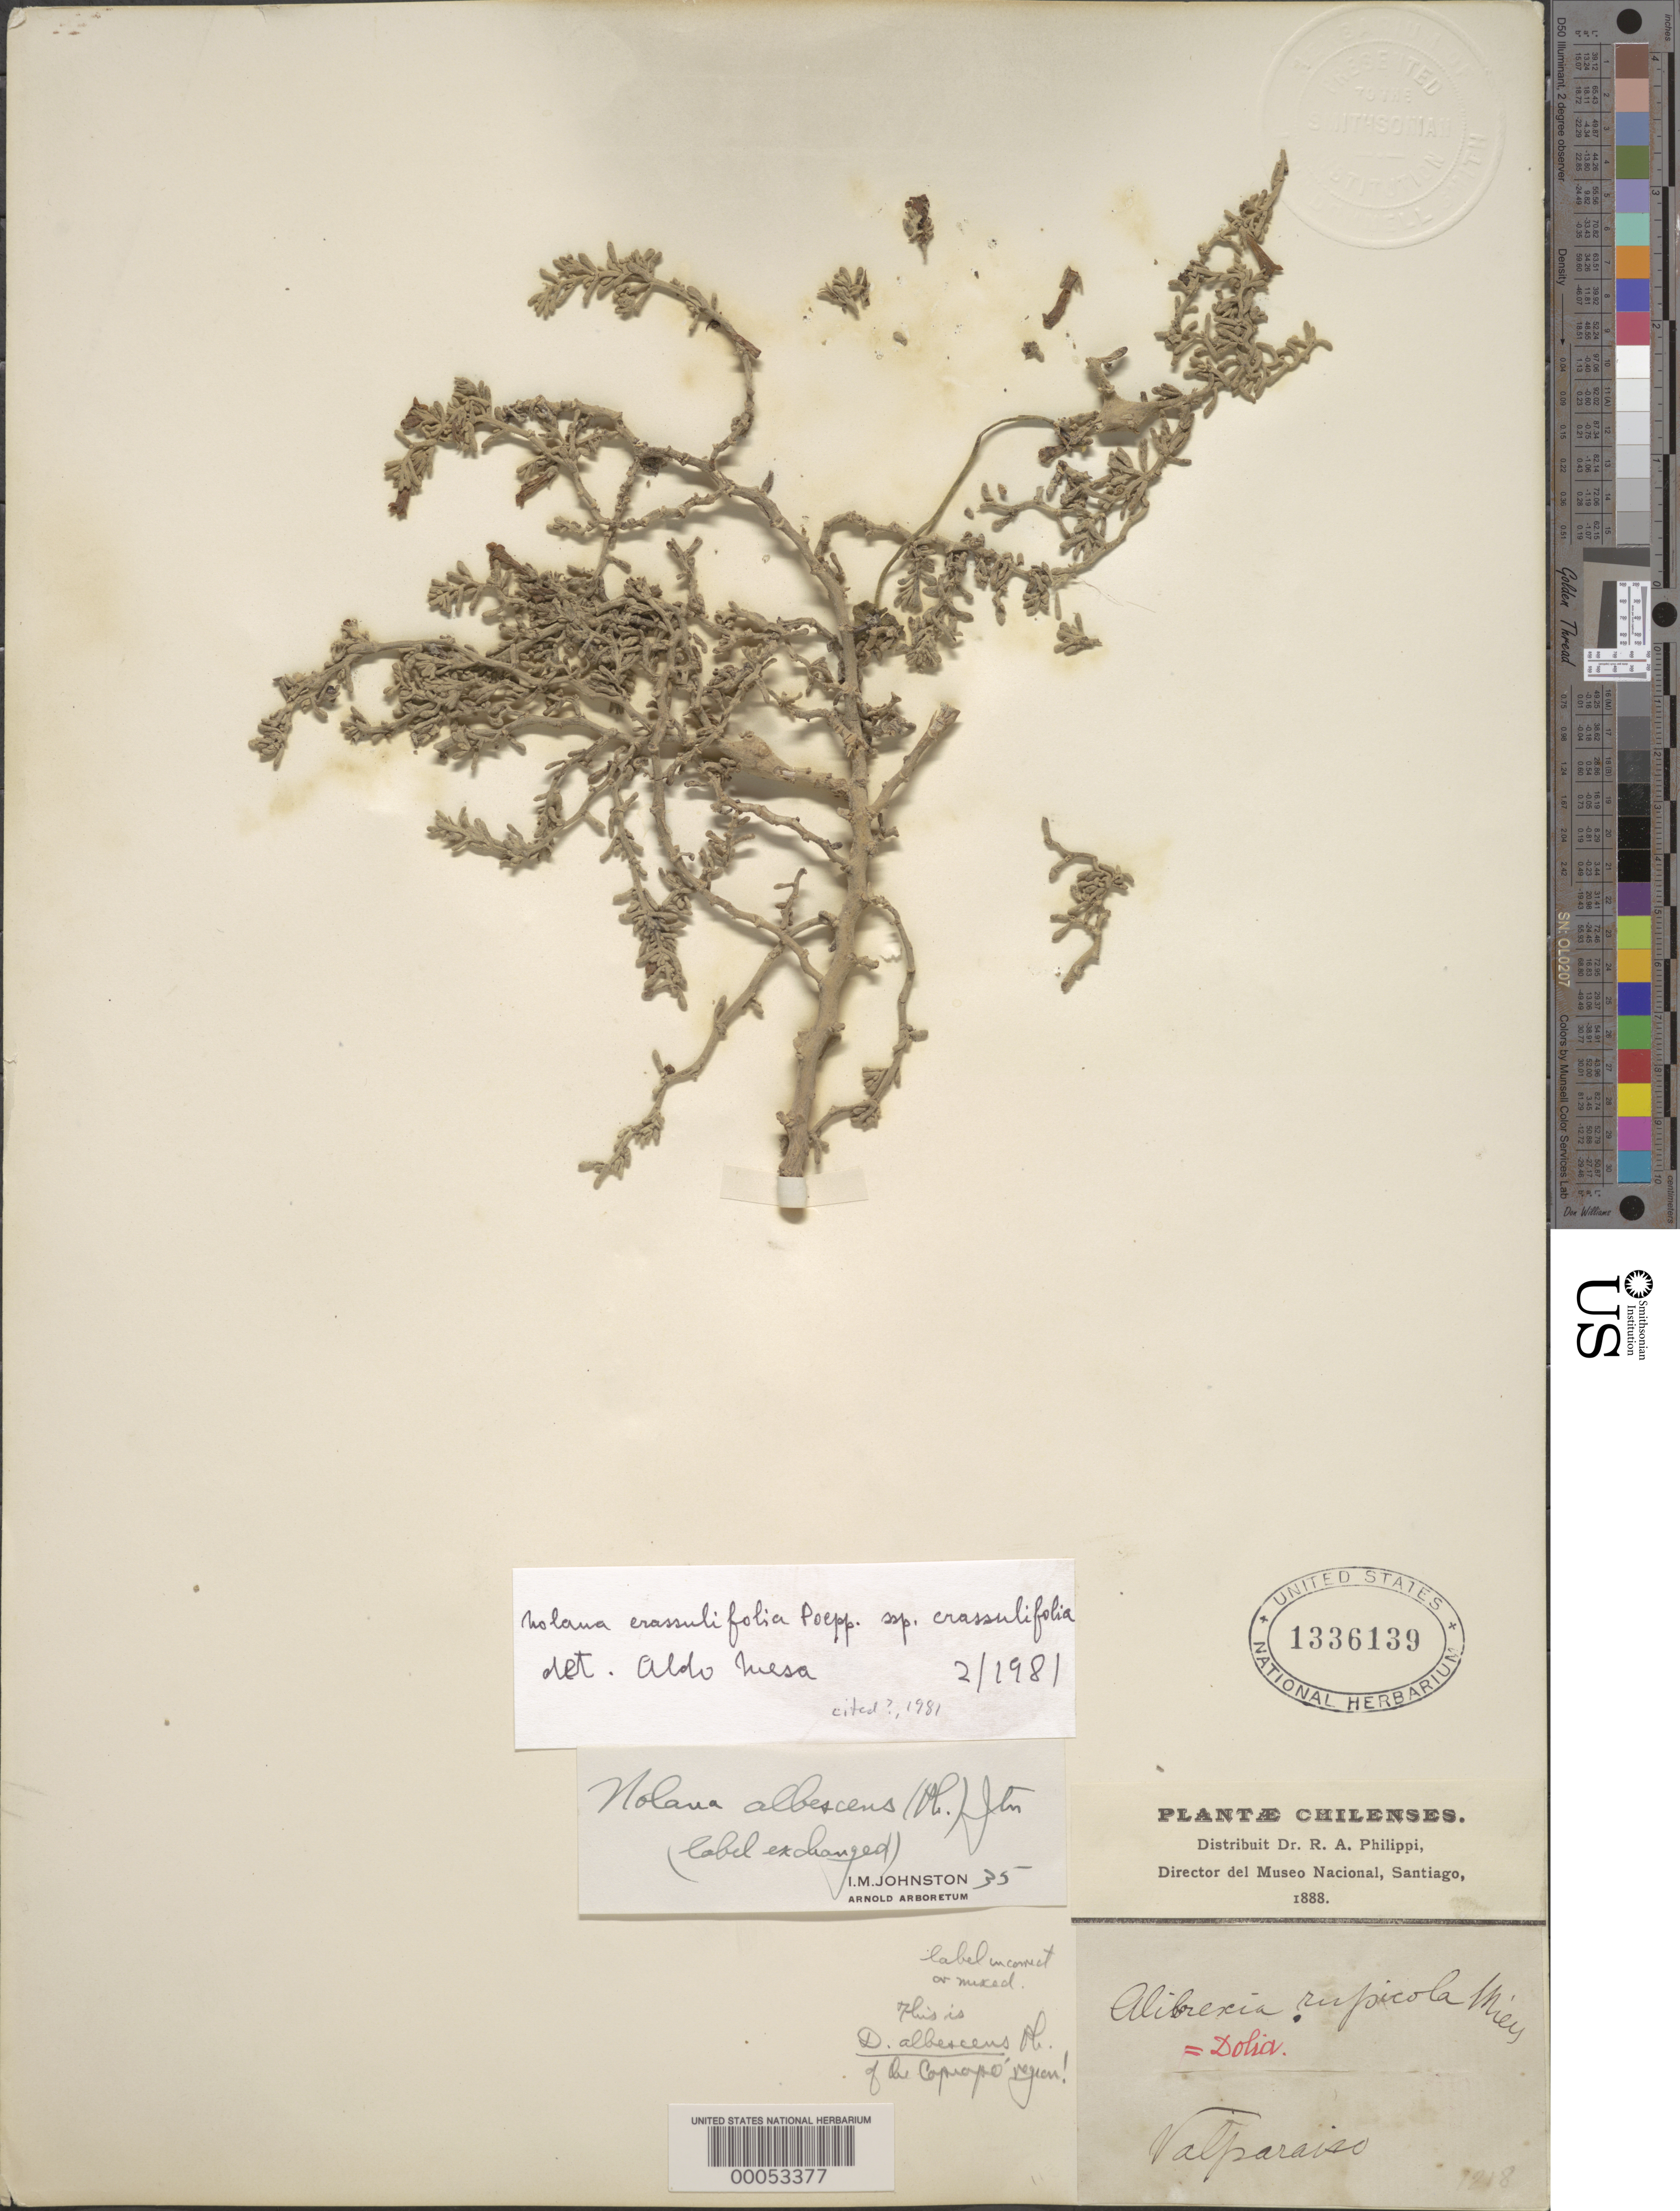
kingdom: Plantae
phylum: Tracheophyta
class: Magnoliopsida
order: Solanales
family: Solanaceae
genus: Nolana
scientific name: Nolana crassulifolia subsp. crassulifolia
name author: Kunze ex Walp.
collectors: R. A. Philippi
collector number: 1218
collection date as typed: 1888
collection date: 1888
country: Chile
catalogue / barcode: US 1336139